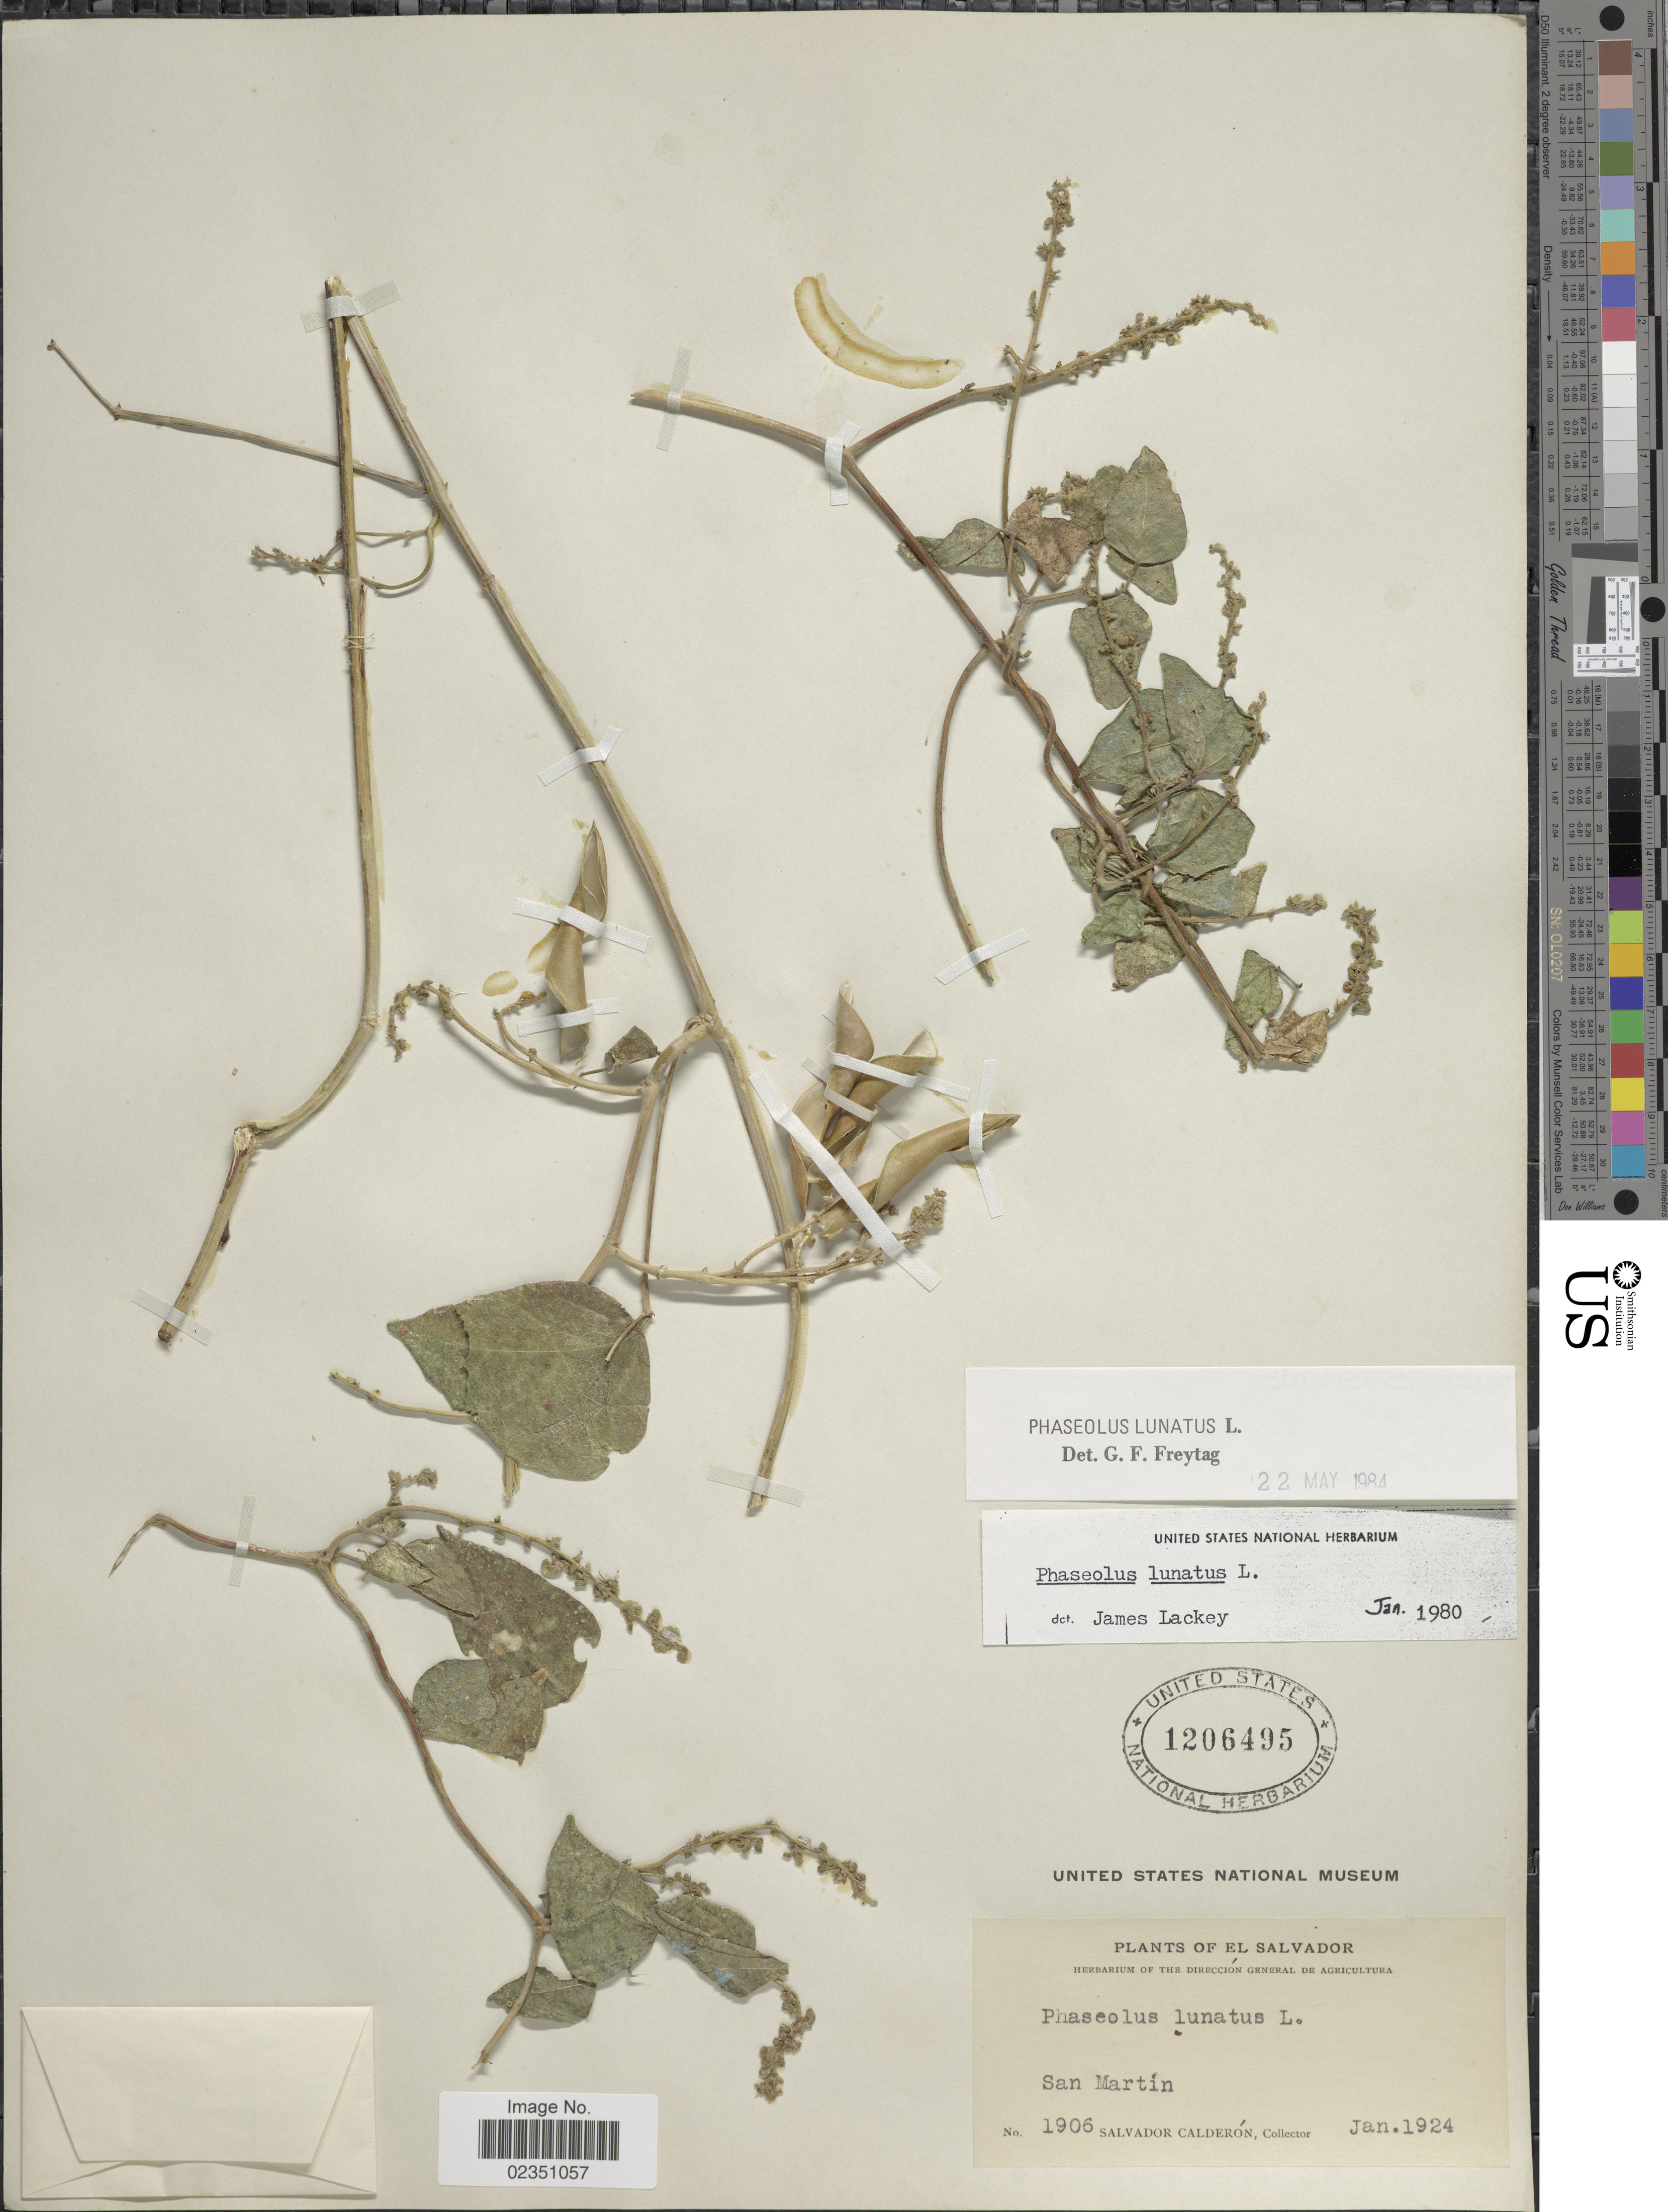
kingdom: Plantae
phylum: Tracheophyta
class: Magnoliopsida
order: Fabales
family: Fabaceae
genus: Phaseolus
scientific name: Phaseolus lunatus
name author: L.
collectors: S. Calderón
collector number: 1906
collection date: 1924-01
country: El Salvador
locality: San Martín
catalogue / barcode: US 1206495